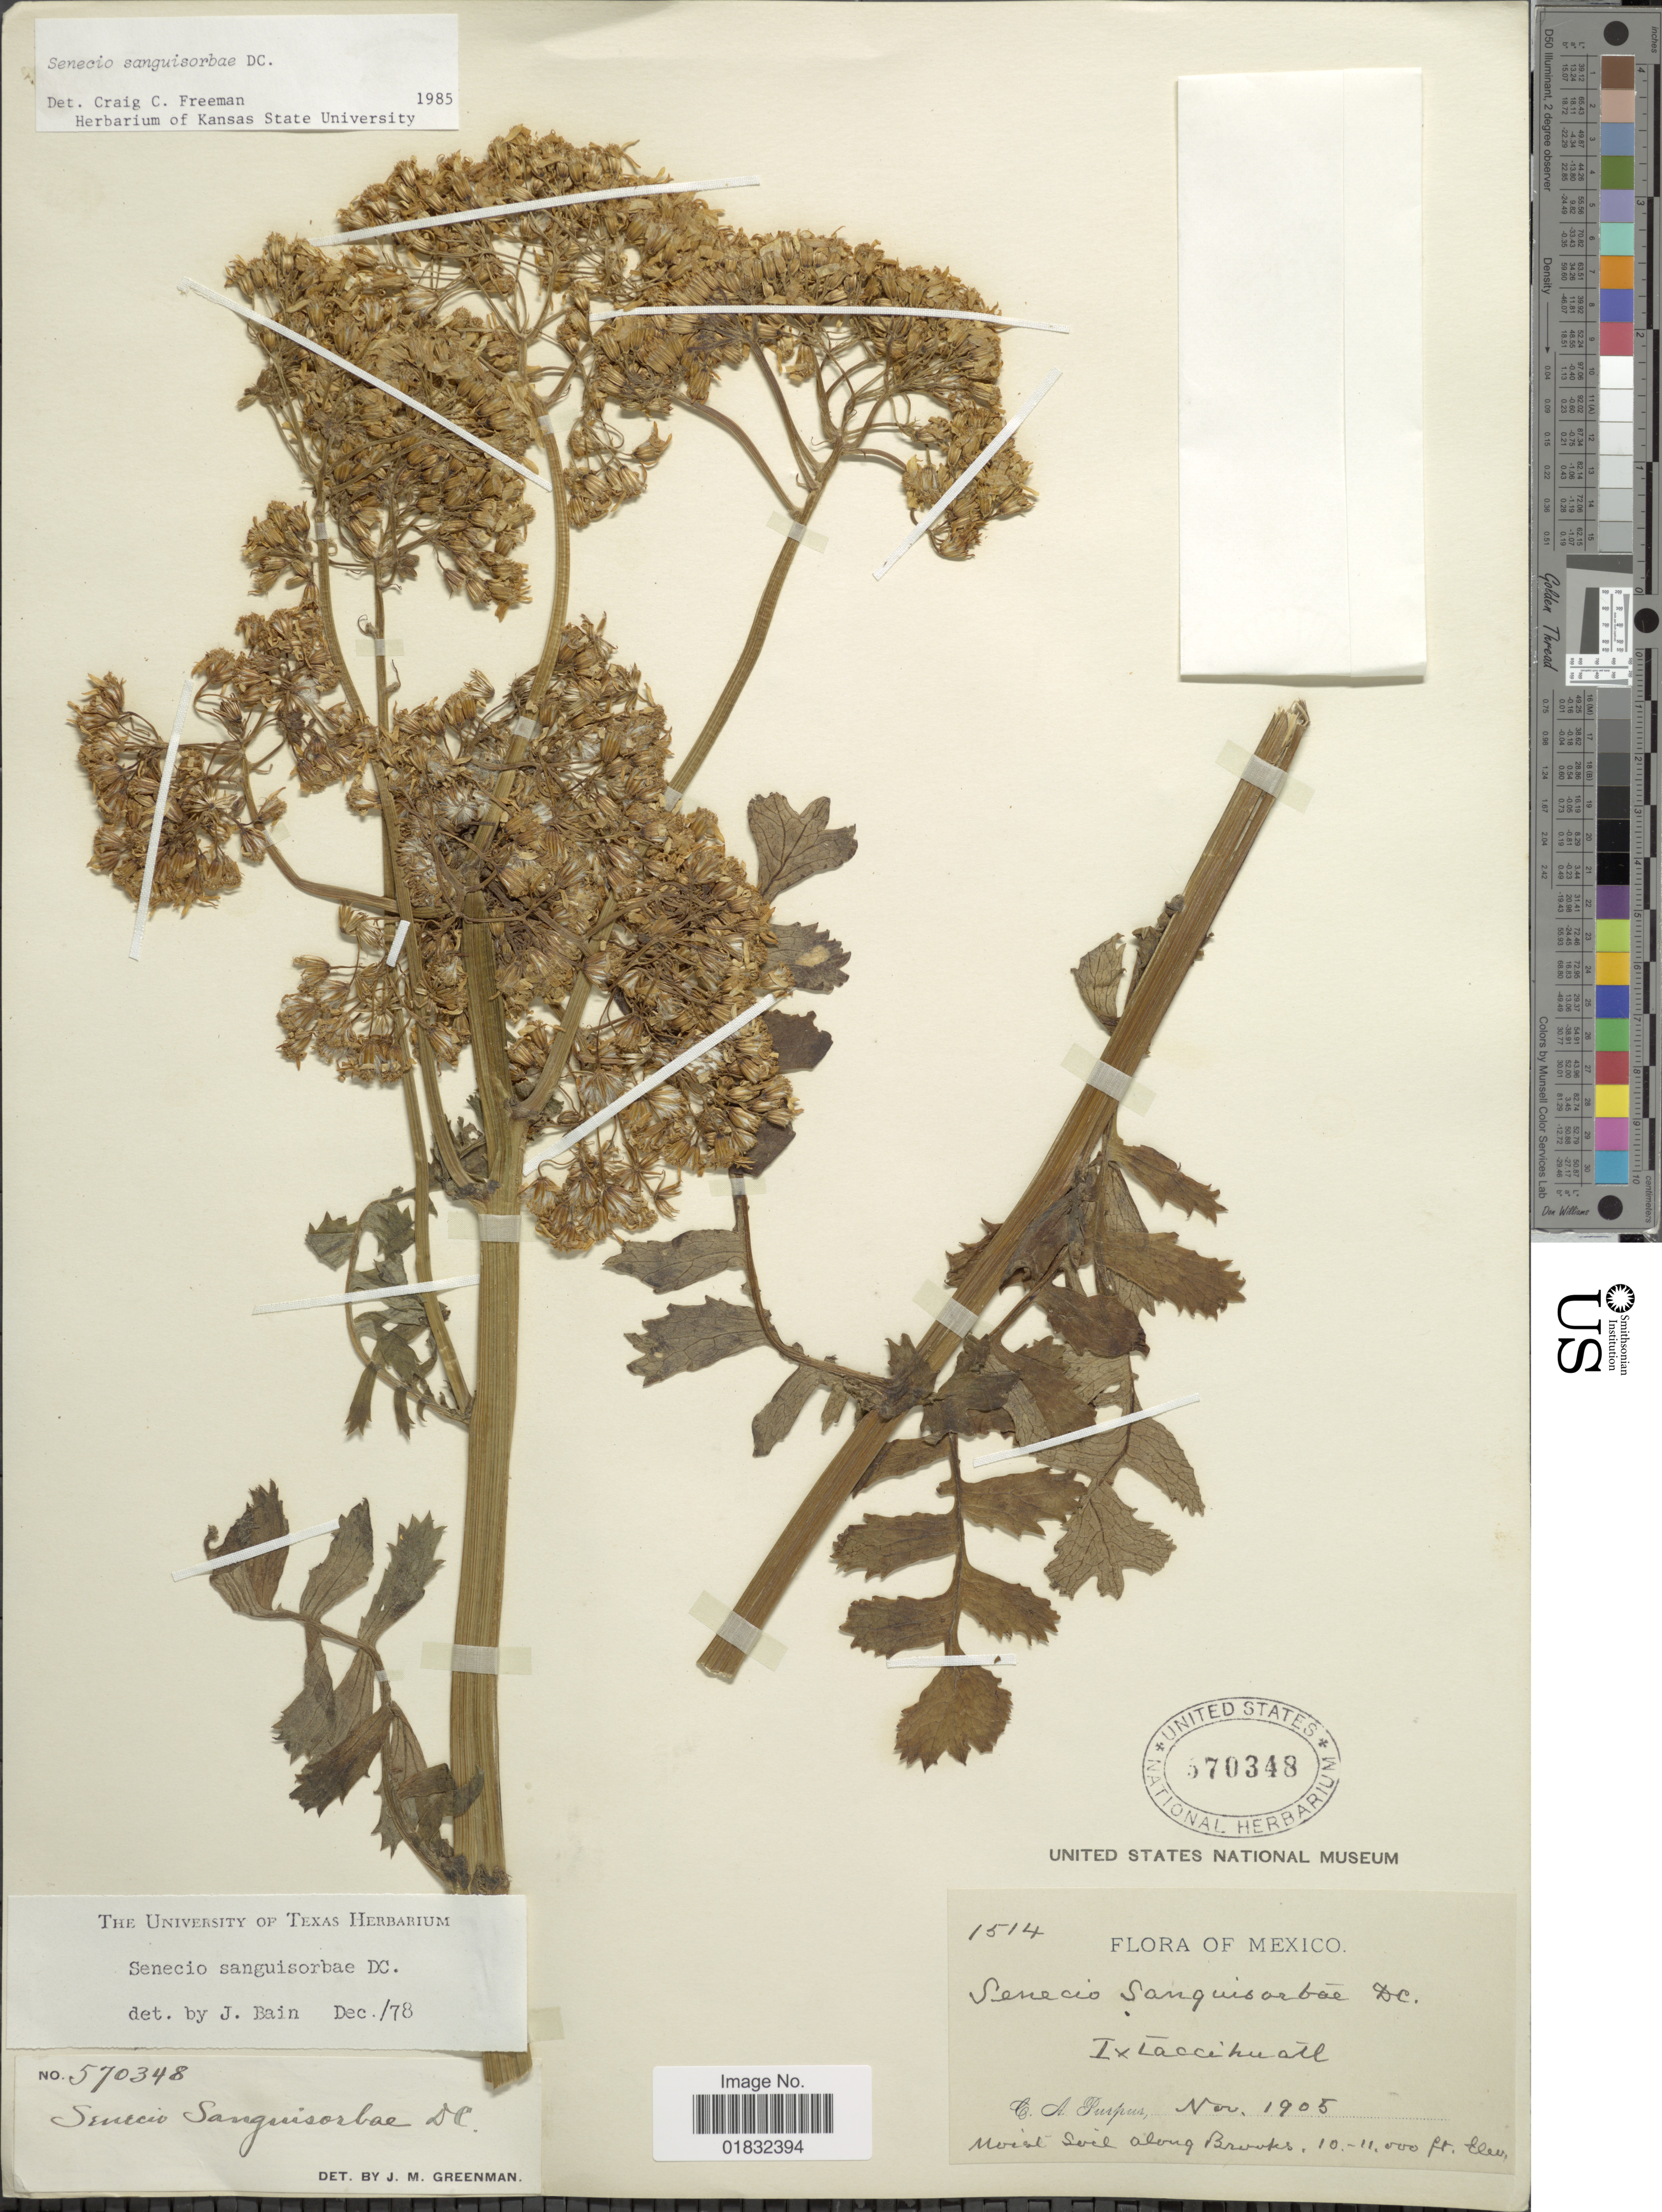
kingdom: Plantae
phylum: Tracheophyta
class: Magnoliopsida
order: Asterales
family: Asteraceae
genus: Packera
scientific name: Packera sanguisorbae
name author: (DC.) C. Jeffrey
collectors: C. A. Purpus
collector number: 1514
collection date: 1905-11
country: Mexico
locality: Ixtaccihuatl, Moist soil along Brooks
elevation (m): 3048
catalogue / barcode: US 570348